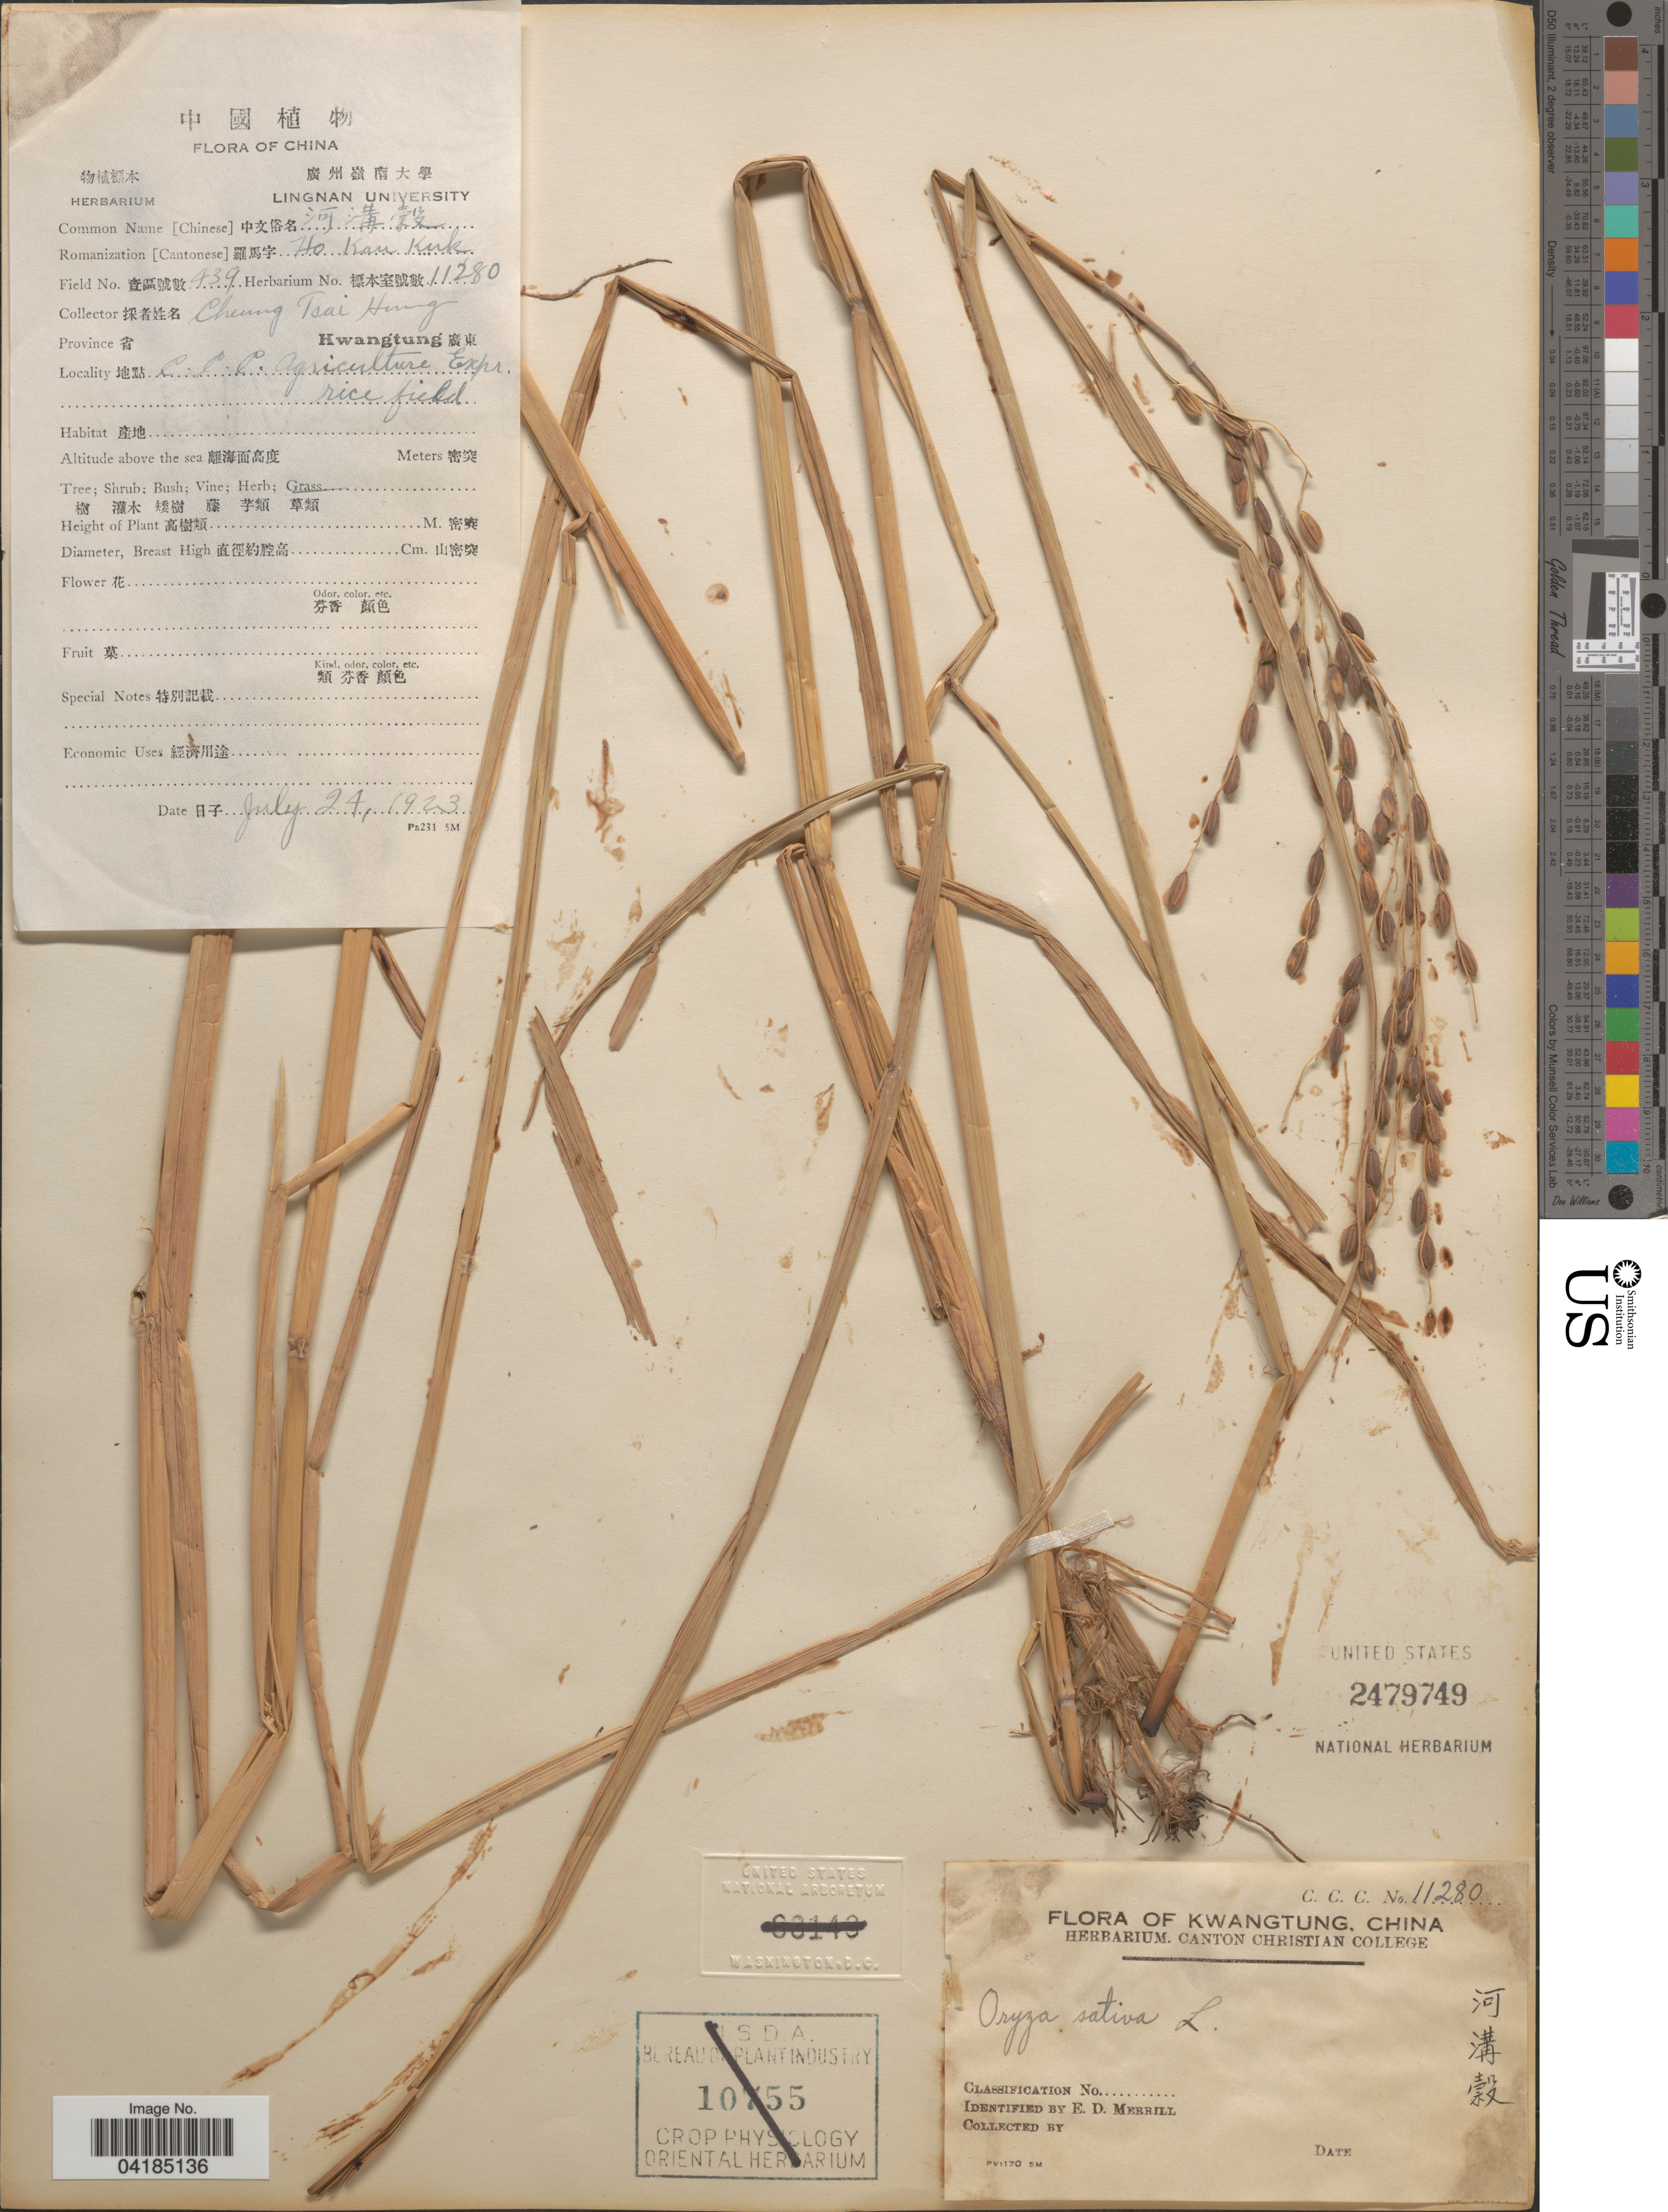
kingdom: Plantae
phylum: Tracheophyta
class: Liliopsida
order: Poales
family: Poaceae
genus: Oryza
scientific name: Oryza sativa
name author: L.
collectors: Cheung Tsai Hung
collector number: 439/11280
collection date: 1923-07-24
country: China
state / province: Guangdong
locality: Province Kwangtung. X. C.C.C. Agriculture Expr. rice field.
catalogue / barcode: US 2479749